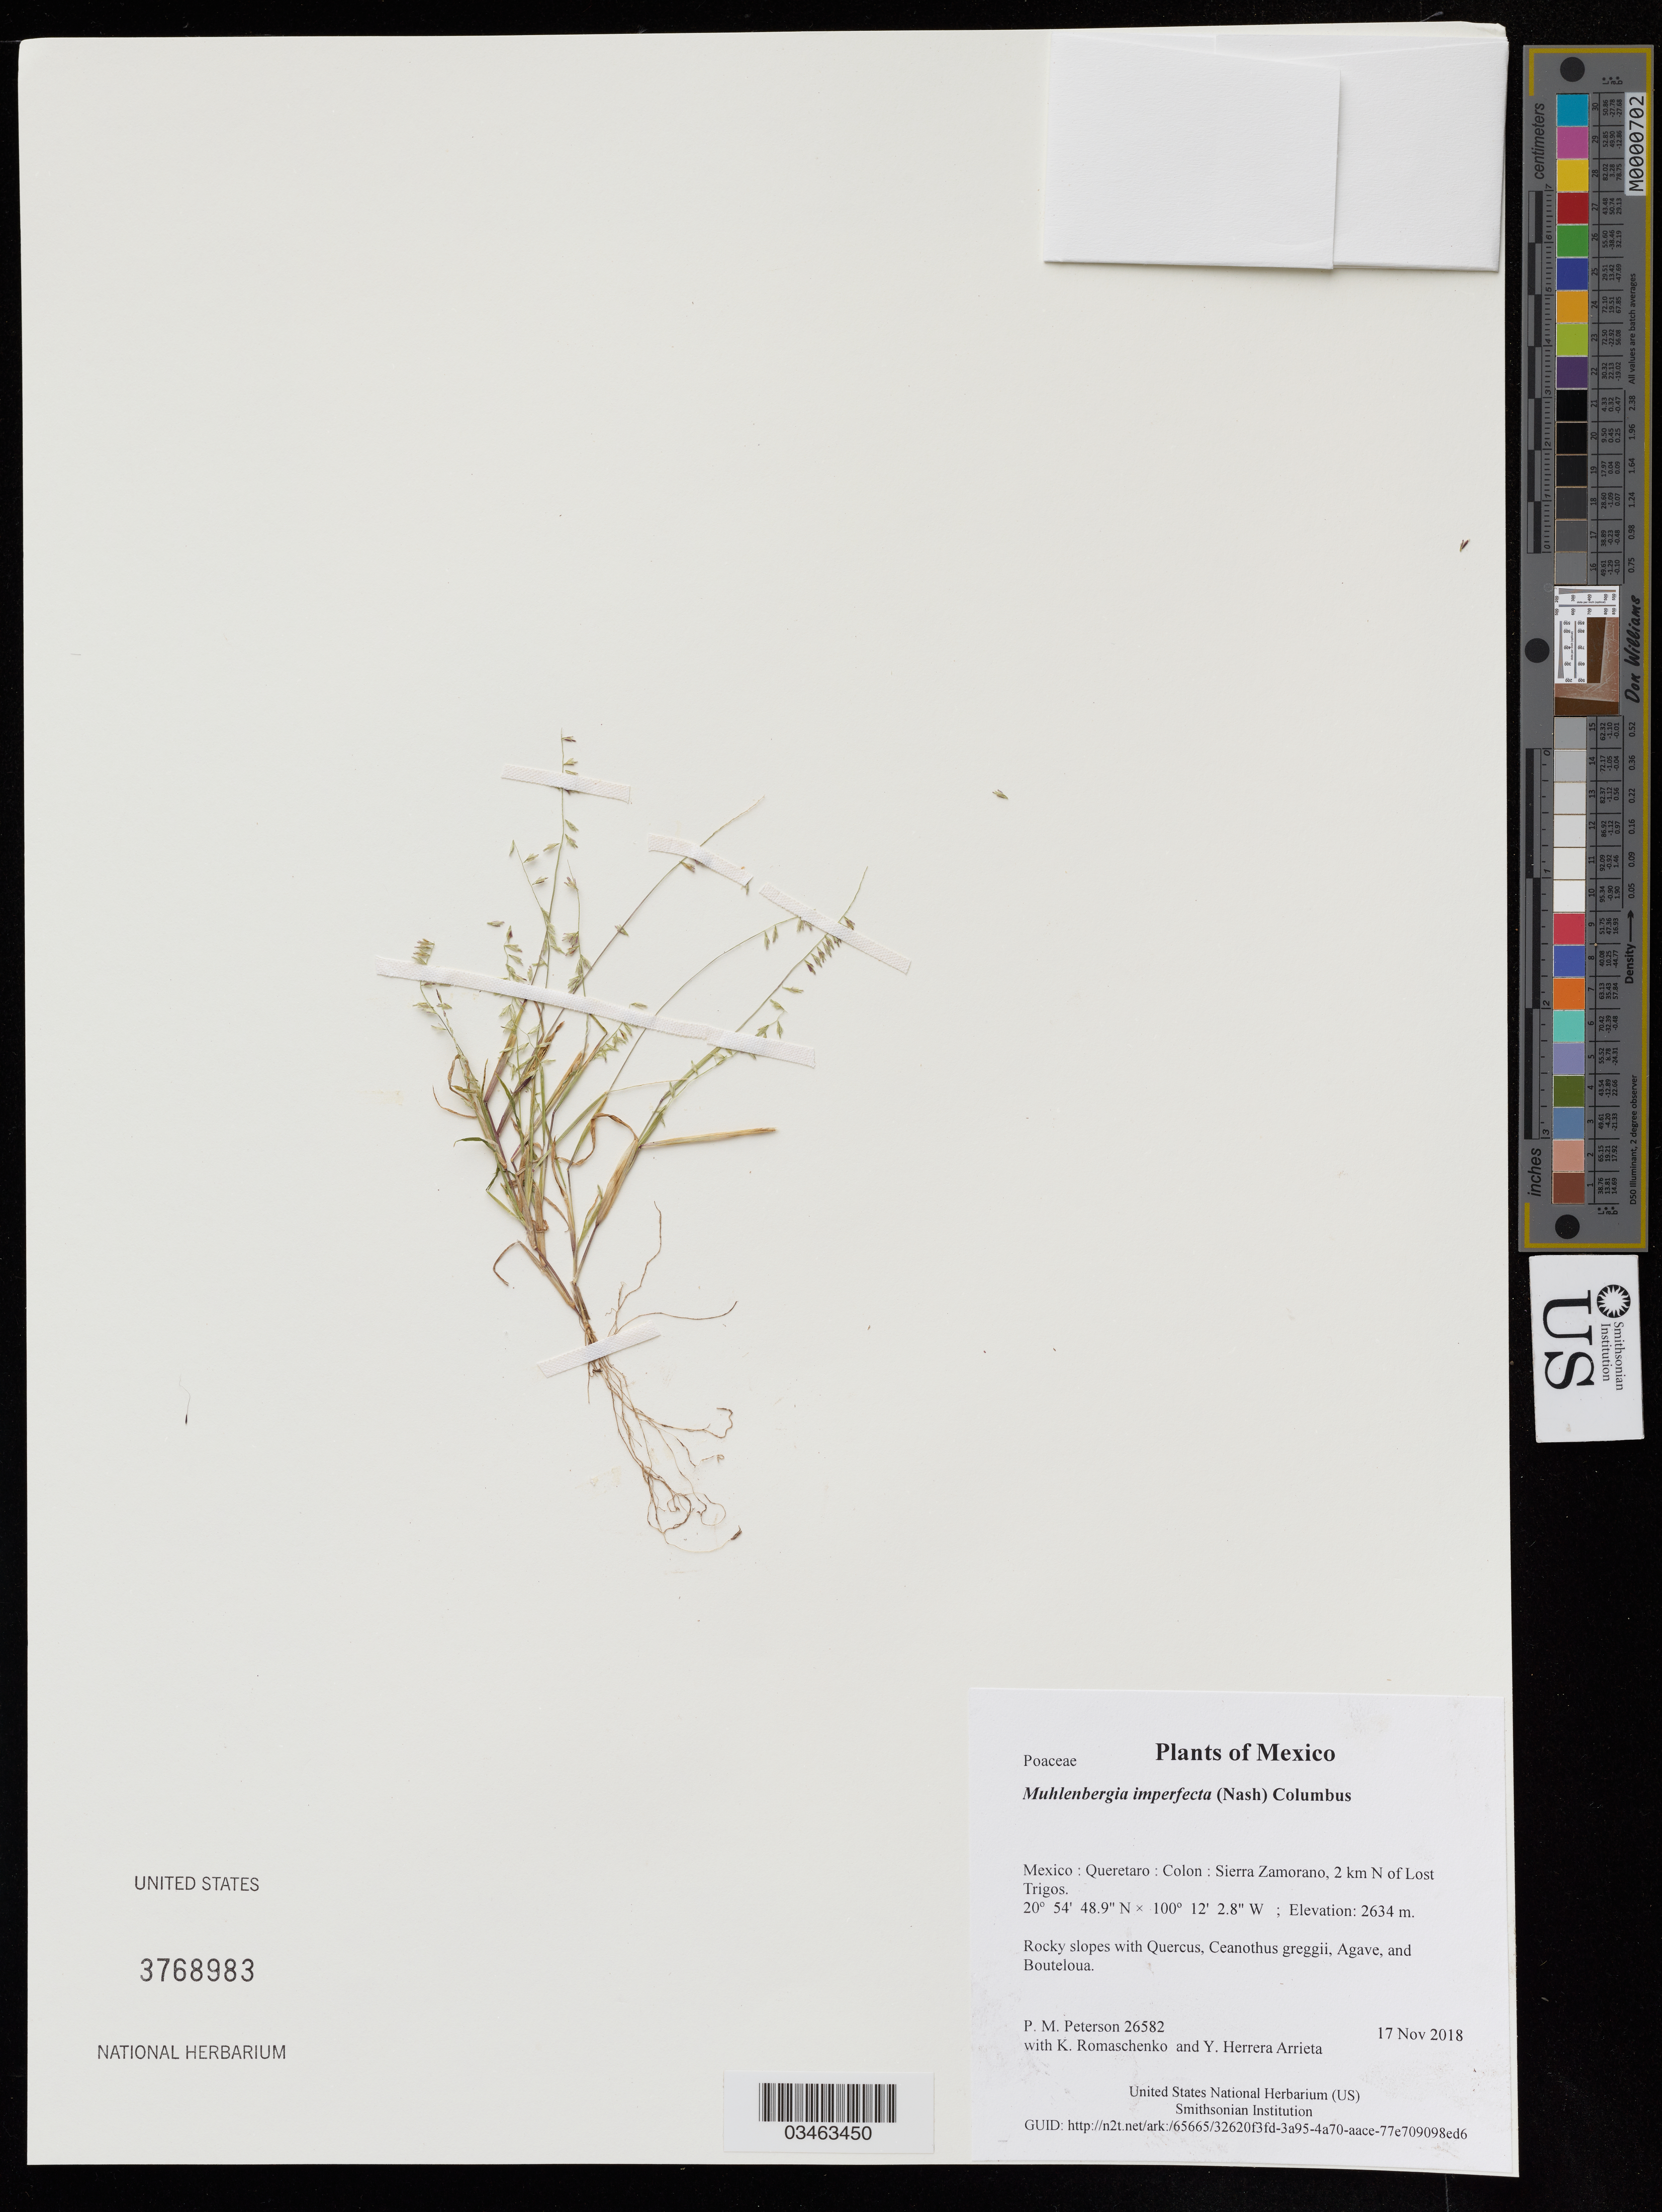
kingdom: Plantae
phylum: Tracheophyta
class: Liliopsida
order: Poales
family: Poaceae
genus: Muhlenbergia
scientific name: Muhlenbergia imperfecta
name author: (Nash) Columbus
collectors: P. M. Peterson, K. Romaschenko & Y. Herrera Arrieta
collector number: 26582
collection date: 2018-11-17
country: Mexico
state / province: Queretaro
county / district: Colon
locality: Sierra Zamorano, 2 km N of Lost Trigos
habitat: Rocky slopes with Quercus, Ceanothus greggii, Agave, and Bouteloua.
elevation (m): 2634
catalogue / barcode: US 3768983